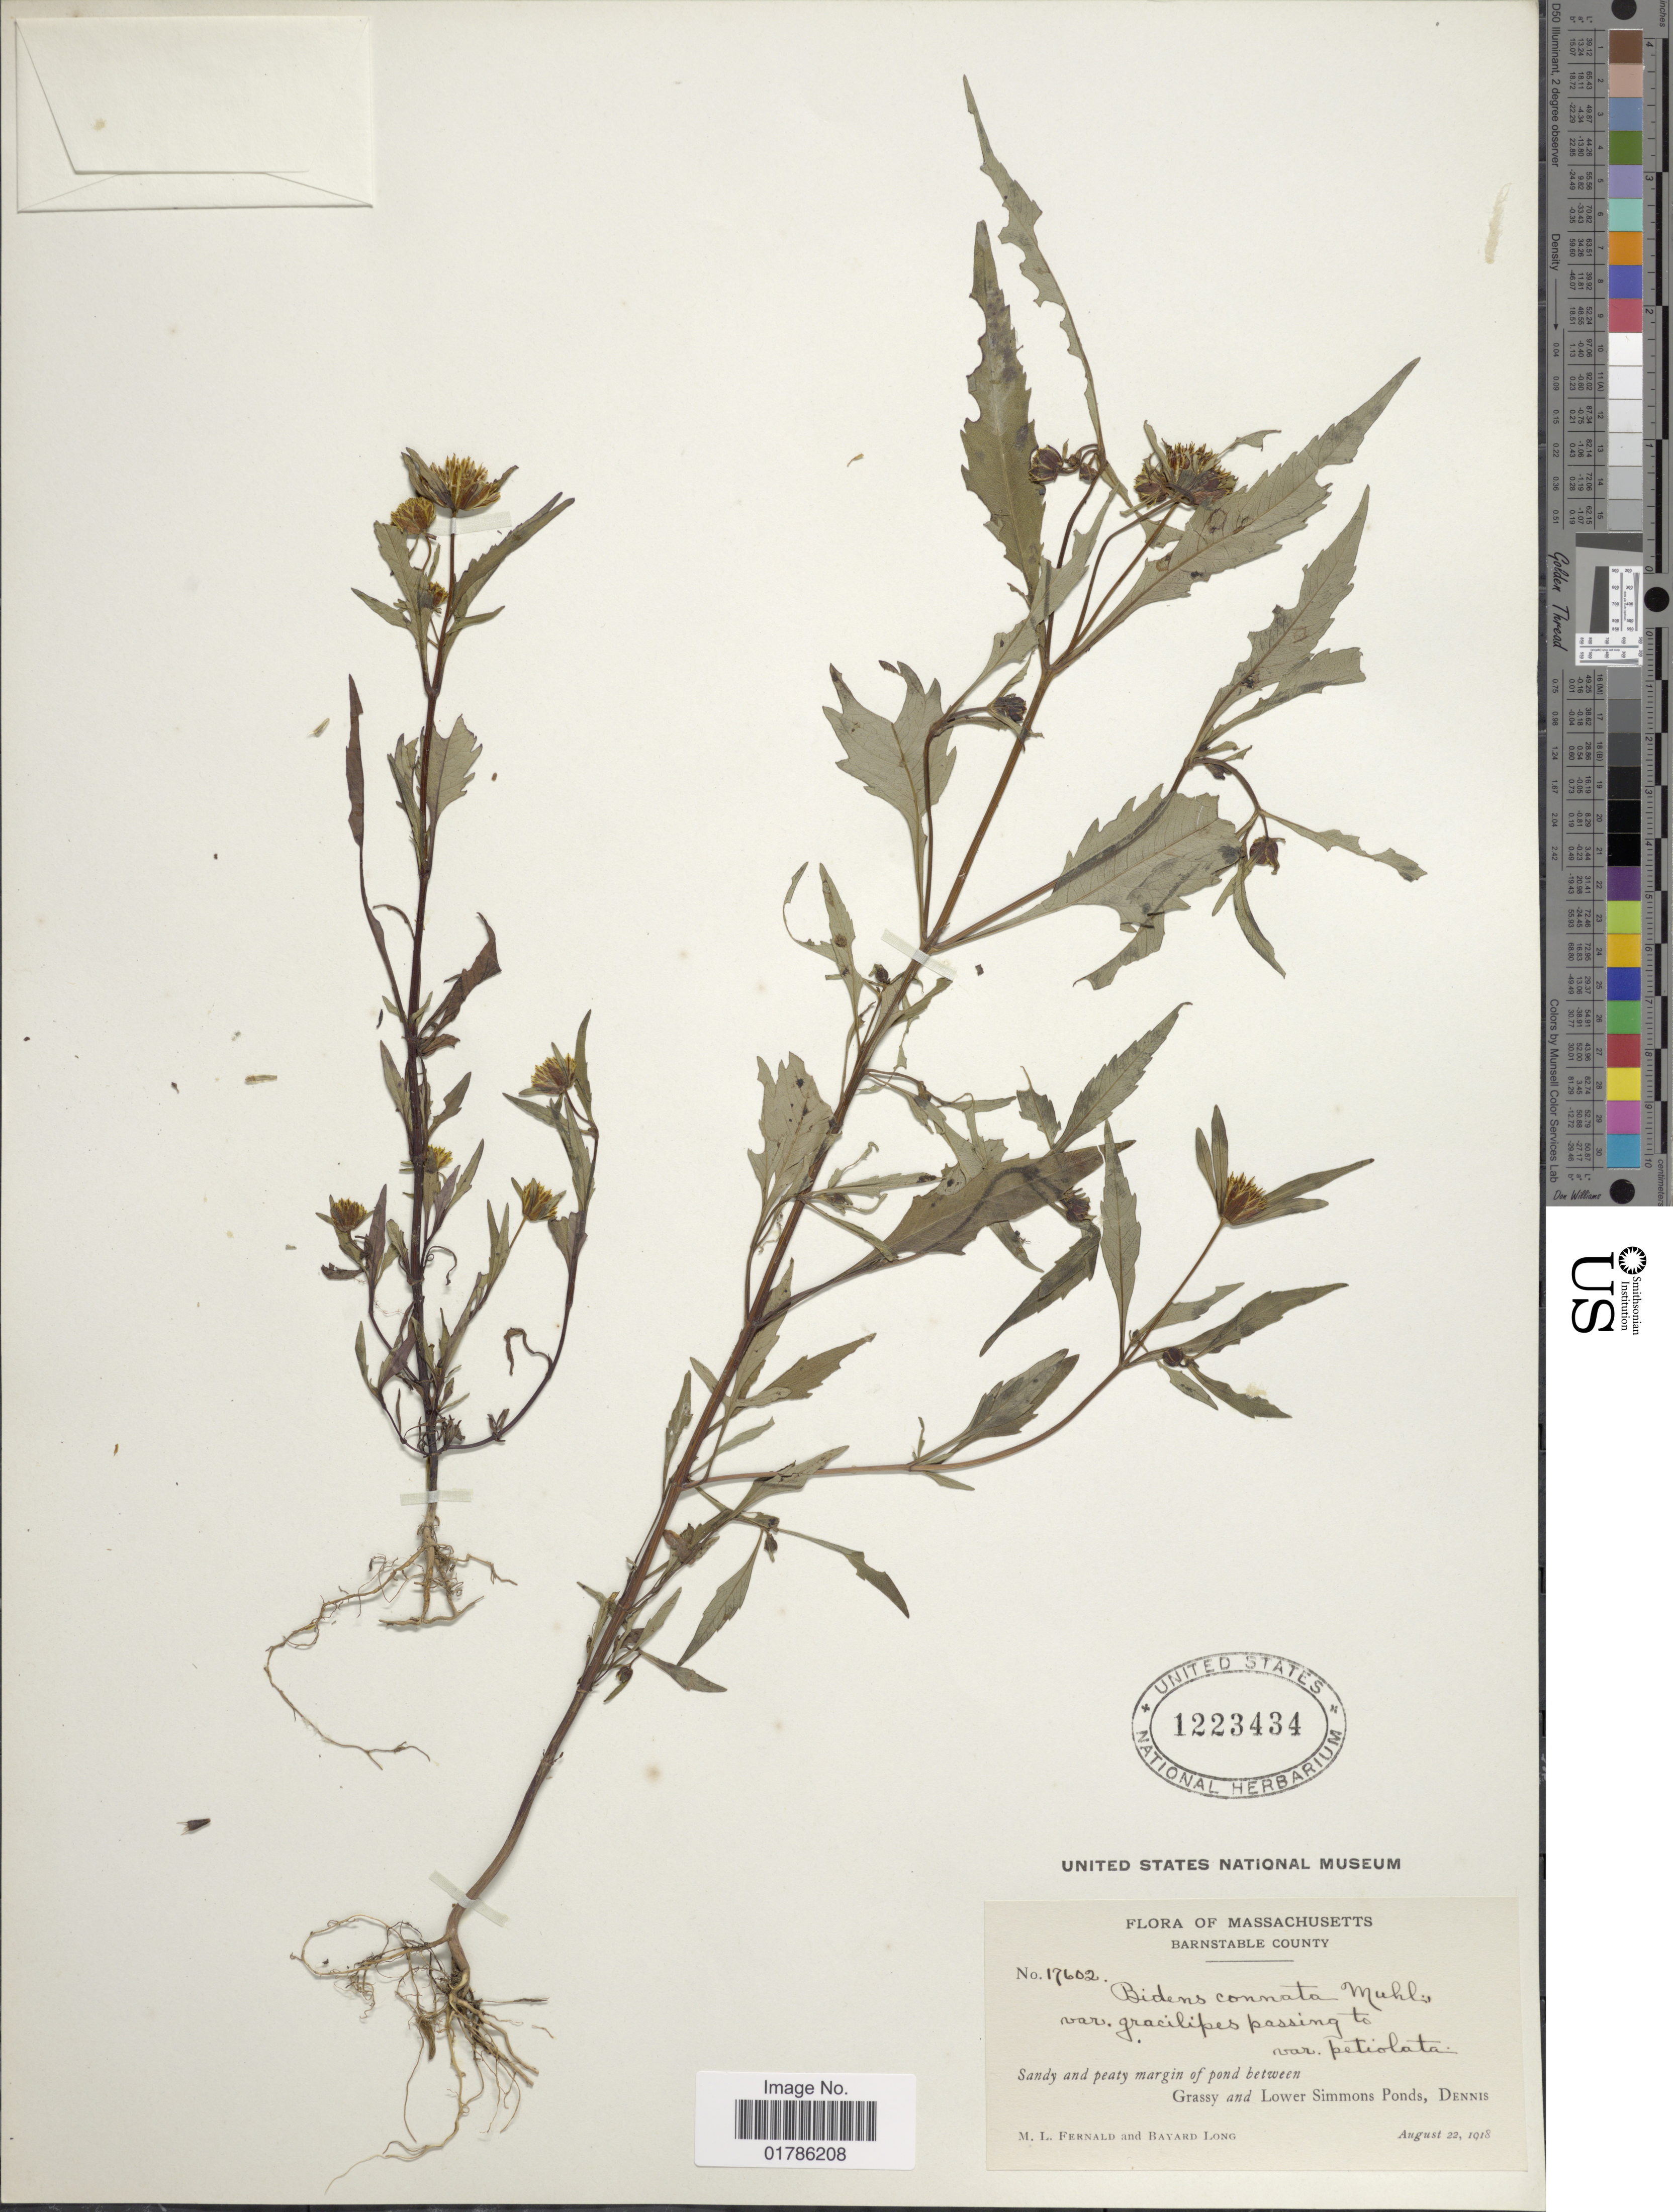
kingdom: Plantae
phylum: Tracheophyta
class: Magnoliopsida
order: Asterales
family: Asteraceae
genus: Bidens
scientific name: Bidens connata var. gracilipes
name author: Fernald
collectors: M. L. Fernald & B. Long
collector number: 17602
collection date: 1918-08-22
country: United States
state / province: Massachusetts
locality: Barnstable County, between Grassy and Lower Simmons Ponds, Dennis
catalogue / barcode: US 1223434